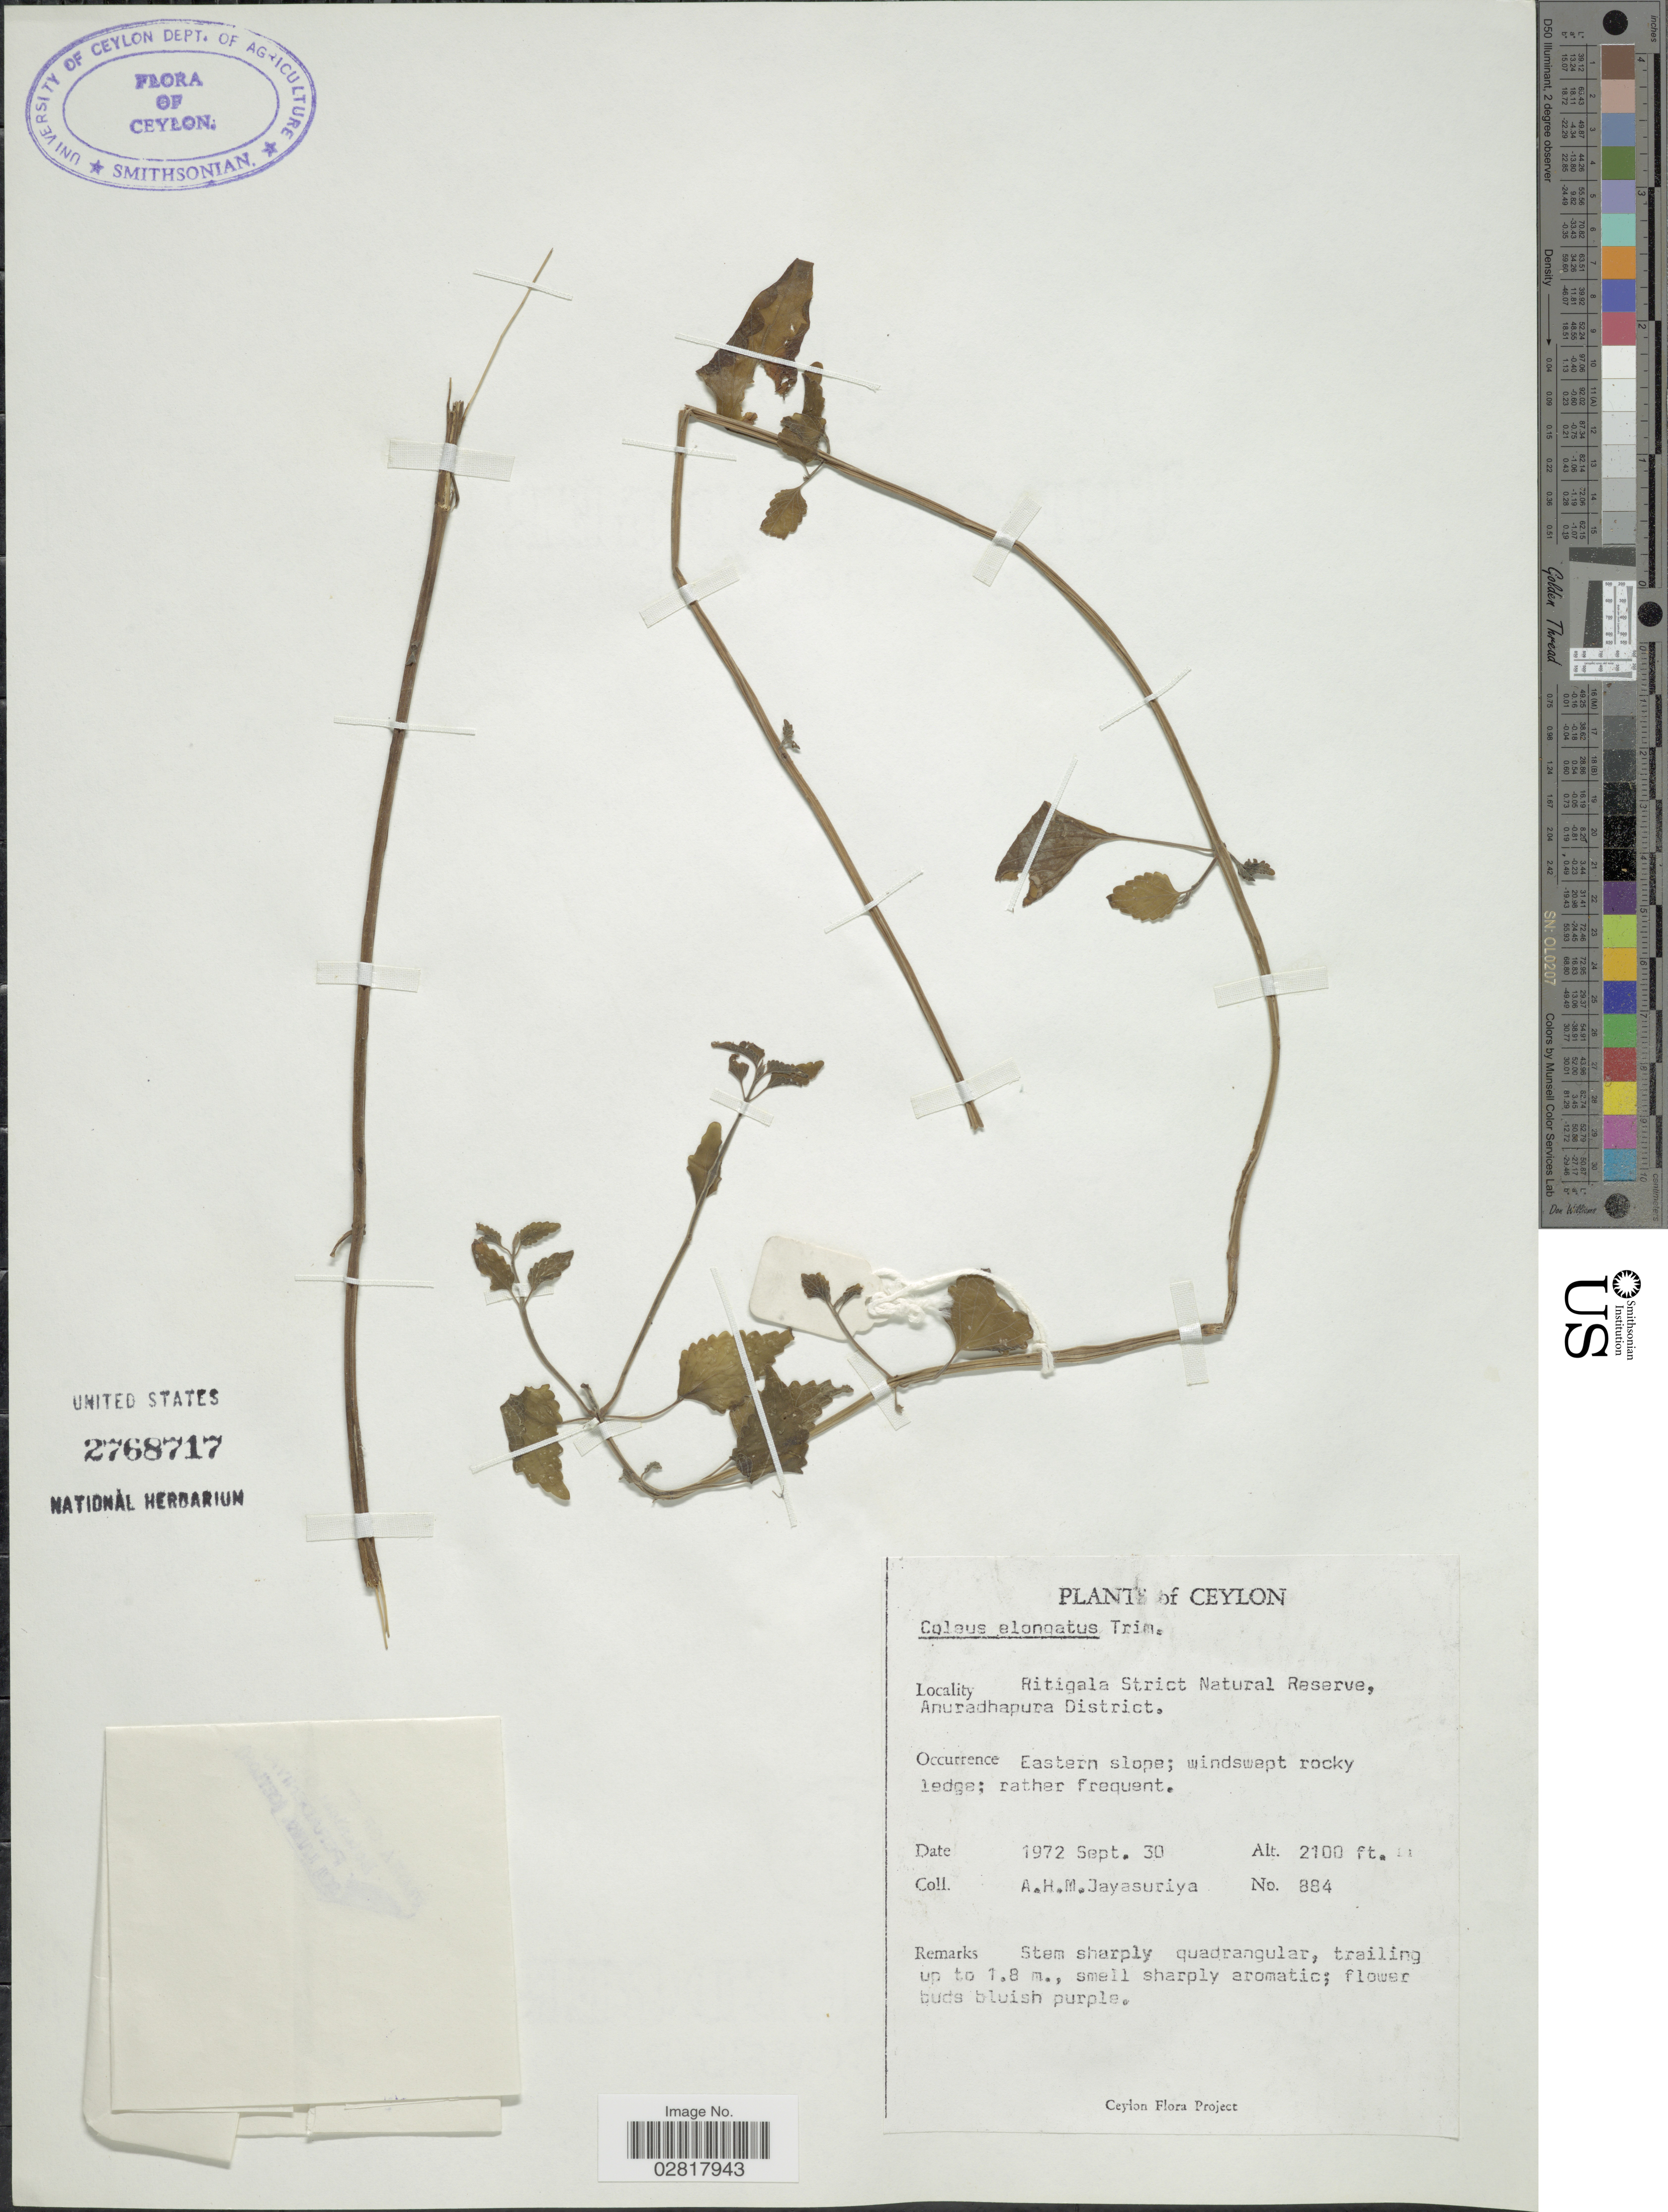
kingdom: Plantae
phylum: Tracheophyta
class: Magnoliopsida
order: Lamiales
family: Lamiaceae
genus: Plectranthus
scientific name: Plectranthus elongatus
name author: (Trimen) R.H. Willemse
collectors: A. H. Jayasuriya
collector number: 884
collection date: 1972-09-30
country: Sri Lanka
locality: Ceylon. Ritigala Strict Natural Reserve, Anuradhapura District. Eastern slope.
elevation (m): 640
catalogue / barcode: US 2768717